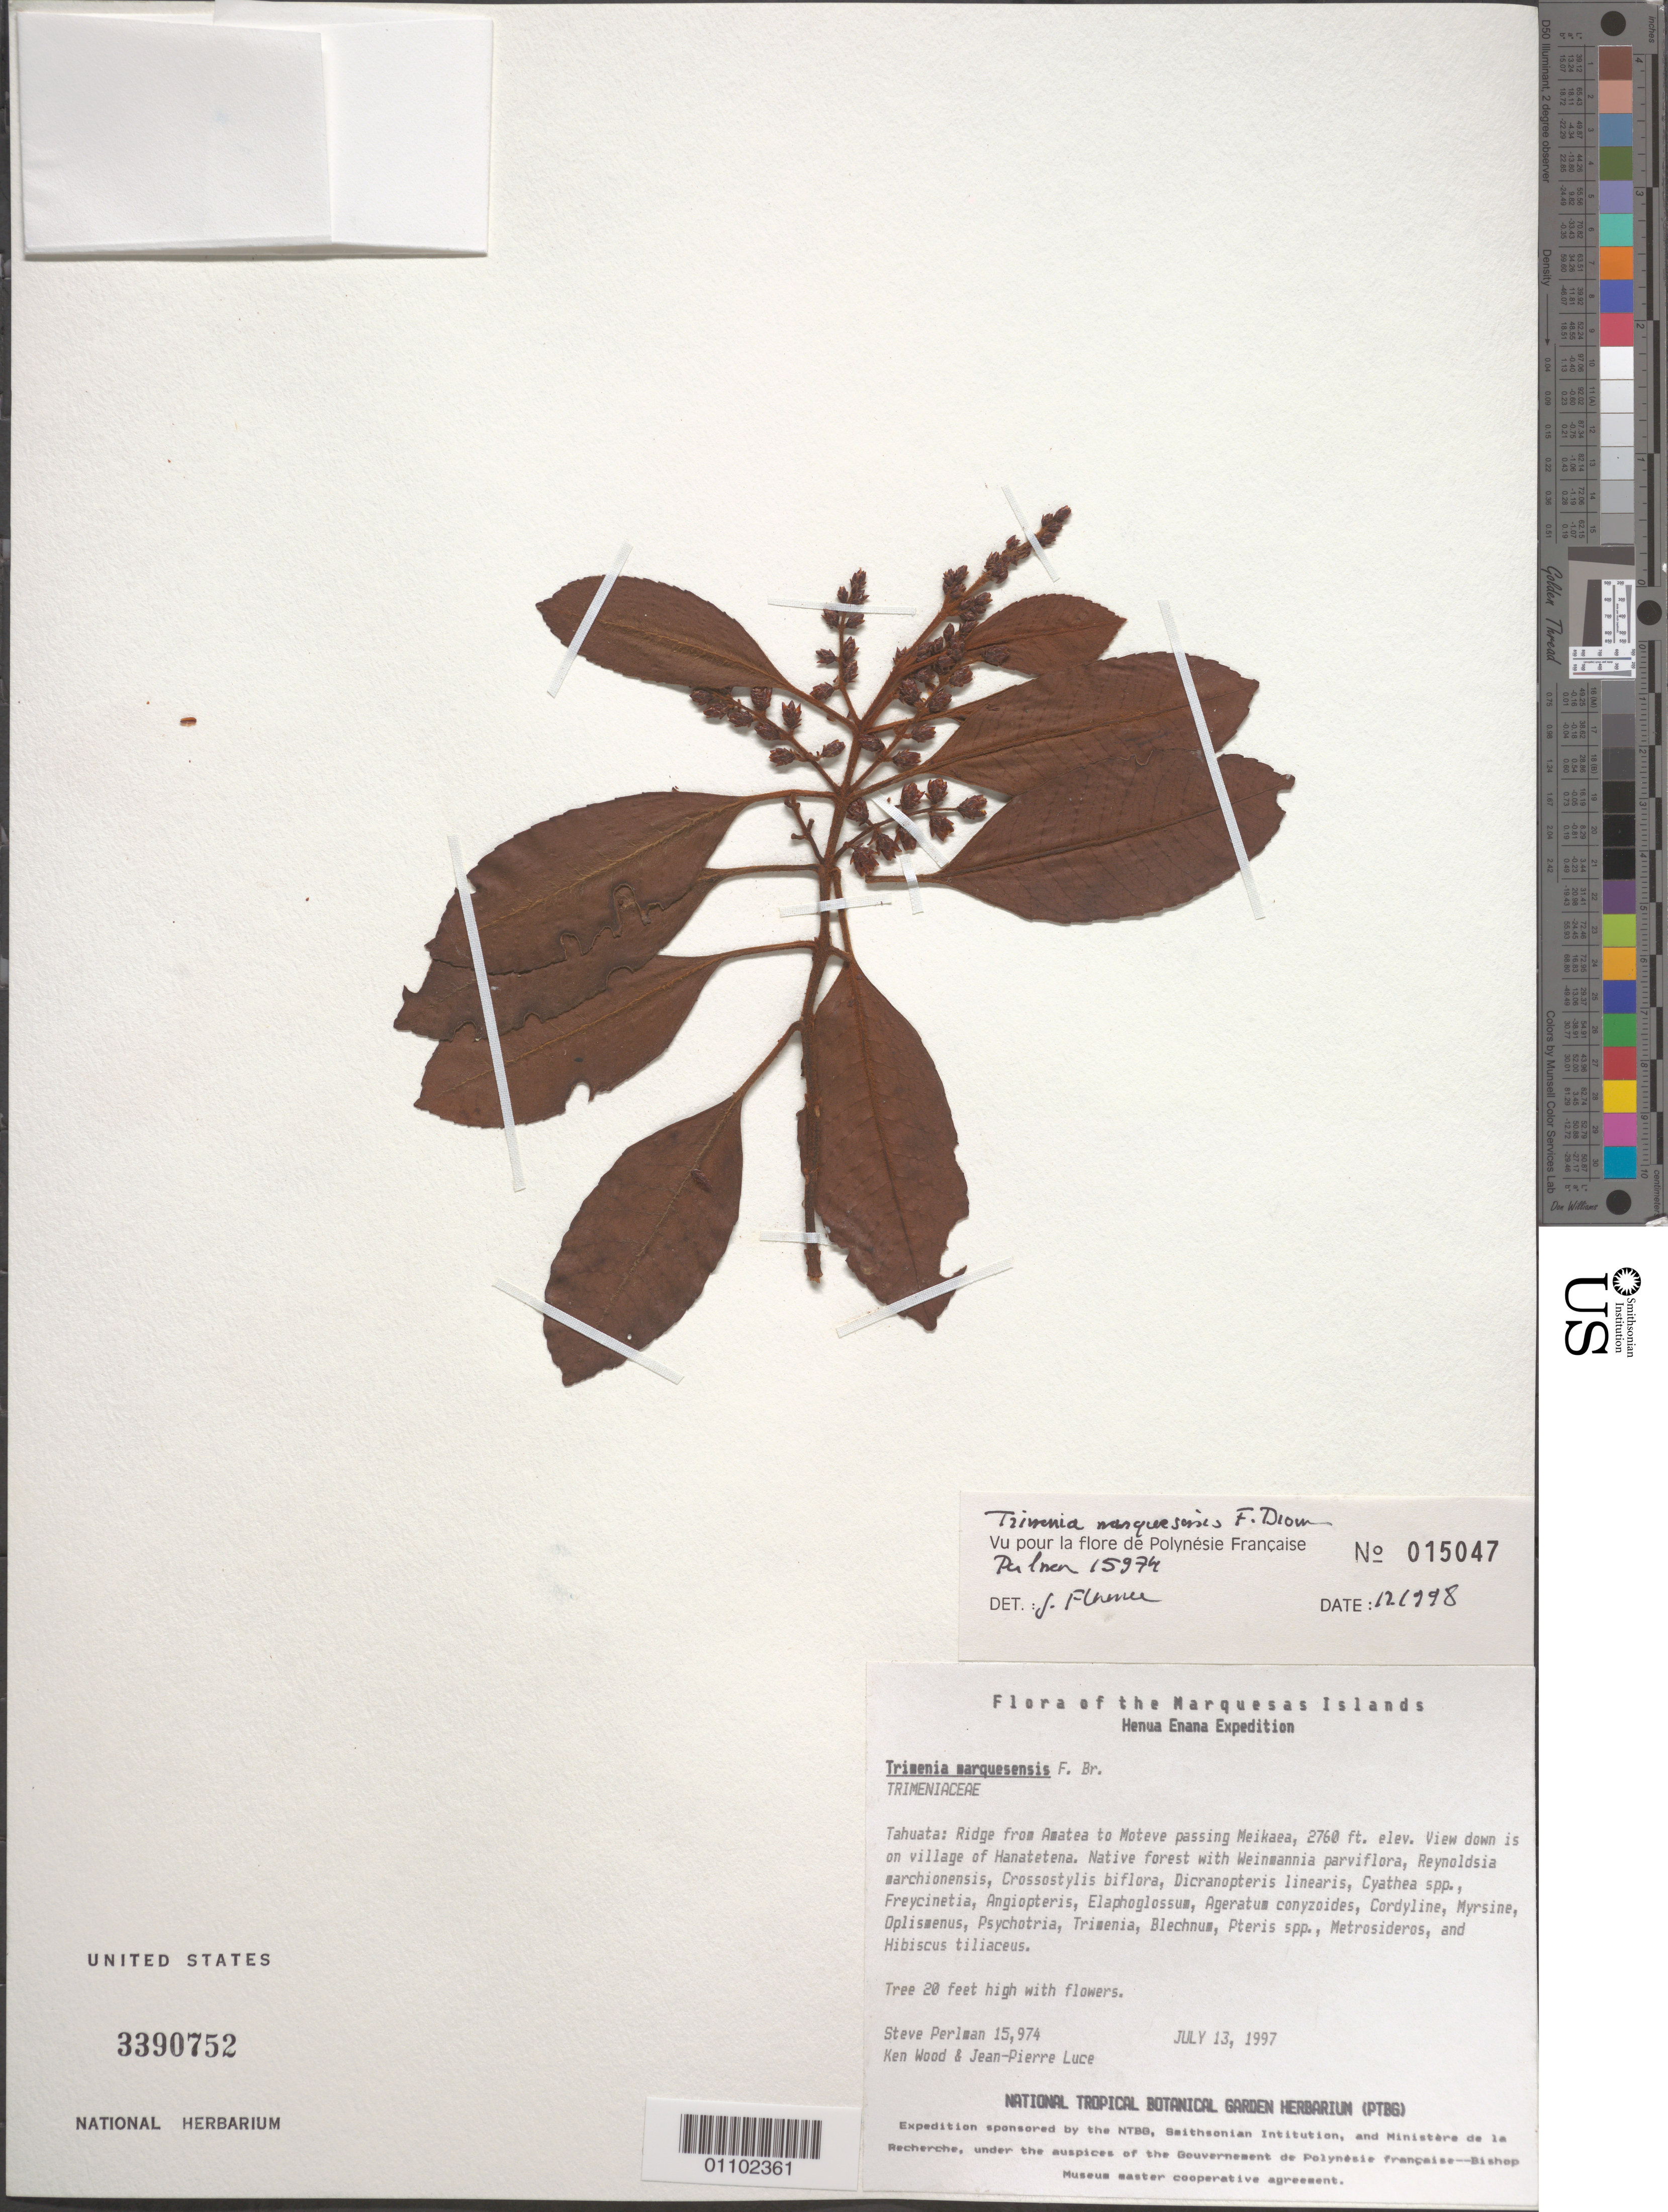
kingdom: Plantae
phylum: Tracheophyta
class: Magnoliopsida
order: Austrobaileyales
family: Trimeniaceae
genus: Trimenia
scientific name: Trimenia marquesensis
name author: F. Br.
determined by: Lorence, David H.; Wagner, W. H.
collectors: S. P. Perlman, K. R. Wood & J. Luce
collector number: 15974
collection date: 1997-07-13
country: French Polynesia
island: Tahuata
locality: Ridge from Amatea to Moteve passing Meikaea, view down is on village of Hanatetena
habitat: Native forest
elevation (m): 841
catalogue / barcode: US 3390752